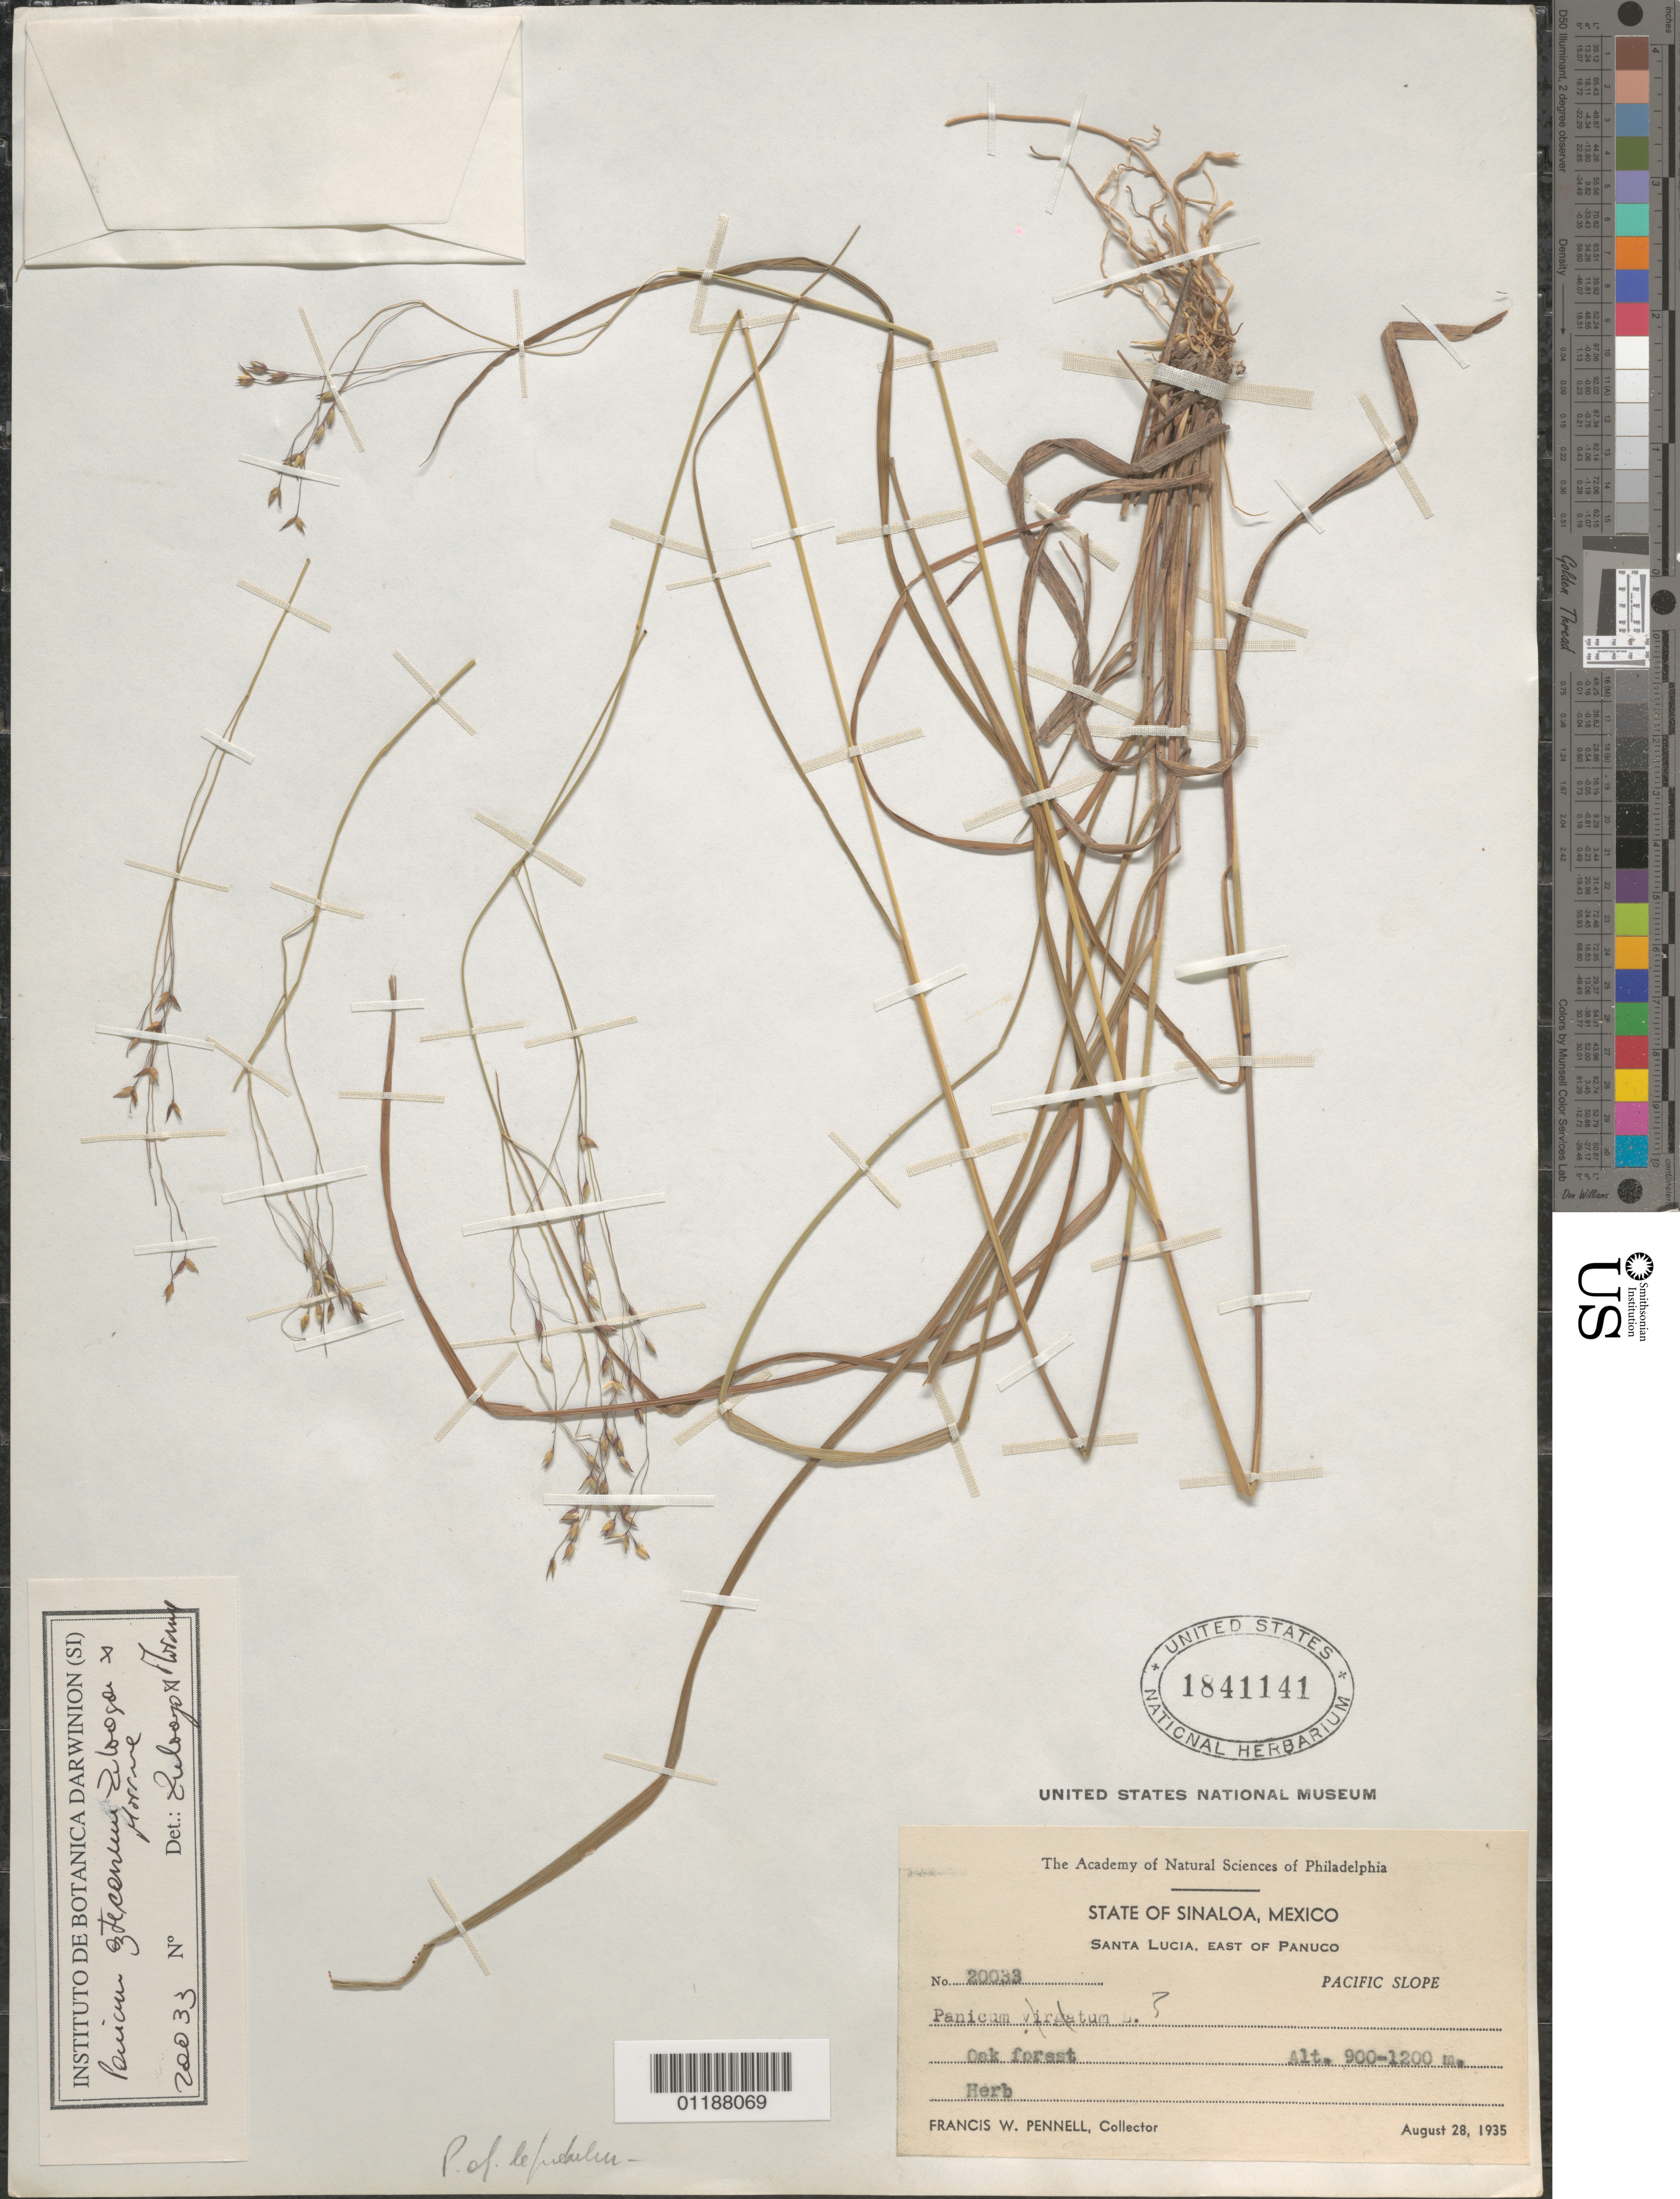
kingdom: Plantae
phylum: Tracheophyta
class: Liliopsida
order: Poales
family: Poaceae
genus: Panicum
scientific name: Panicum aztecanum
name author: Zuloaga & Morrone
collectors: F. W. Pennell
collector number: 20033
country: Mexico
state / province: Sinaloa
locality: Santa Lucia, E of Panuco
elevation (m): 900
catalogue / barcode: US 1841141